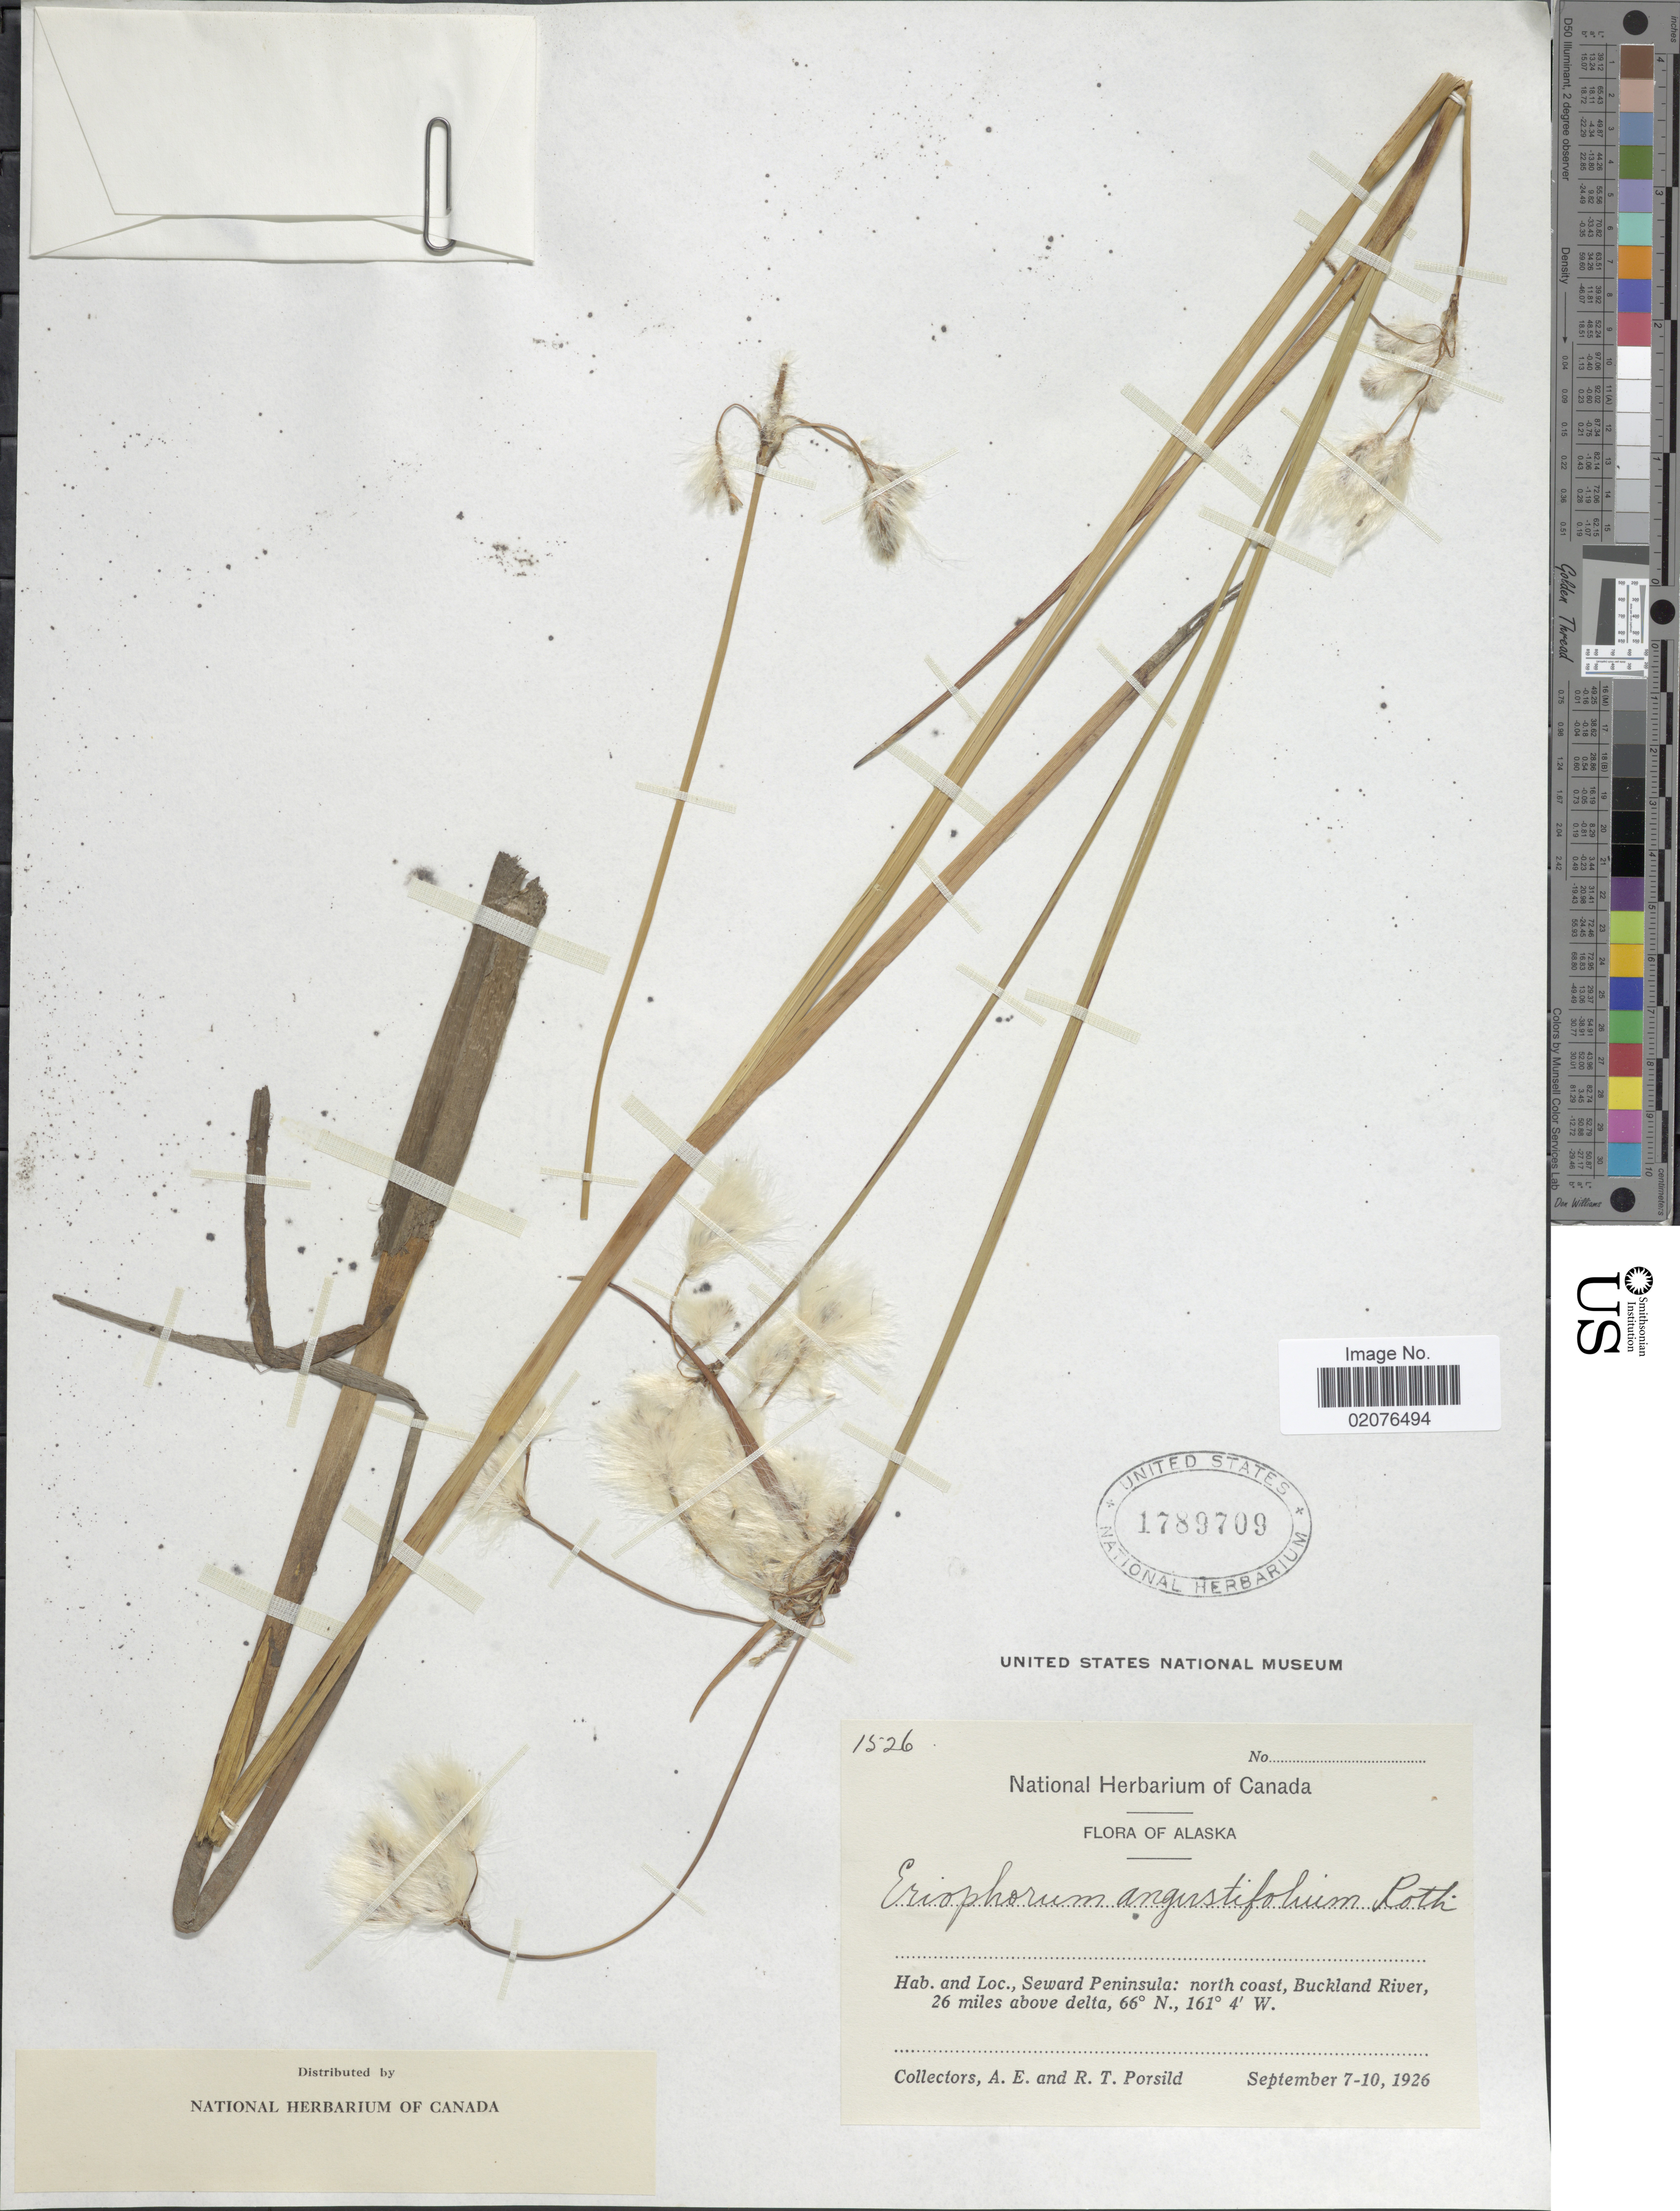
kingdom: Plantae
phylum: Tracheophyta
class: Liliopsida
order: Poales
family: Cyperaceae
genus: Eriophorum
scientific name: Eriophorum angustifolium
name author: Honck.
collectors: A. E. Porsild & R. T. Porsild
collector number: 1526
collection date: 1926-09-07/1926-09-10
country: United States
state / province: Alaska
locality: Seward Peninsula: north coast Buckland River, 26 miles above delta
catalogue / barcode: US 1789709